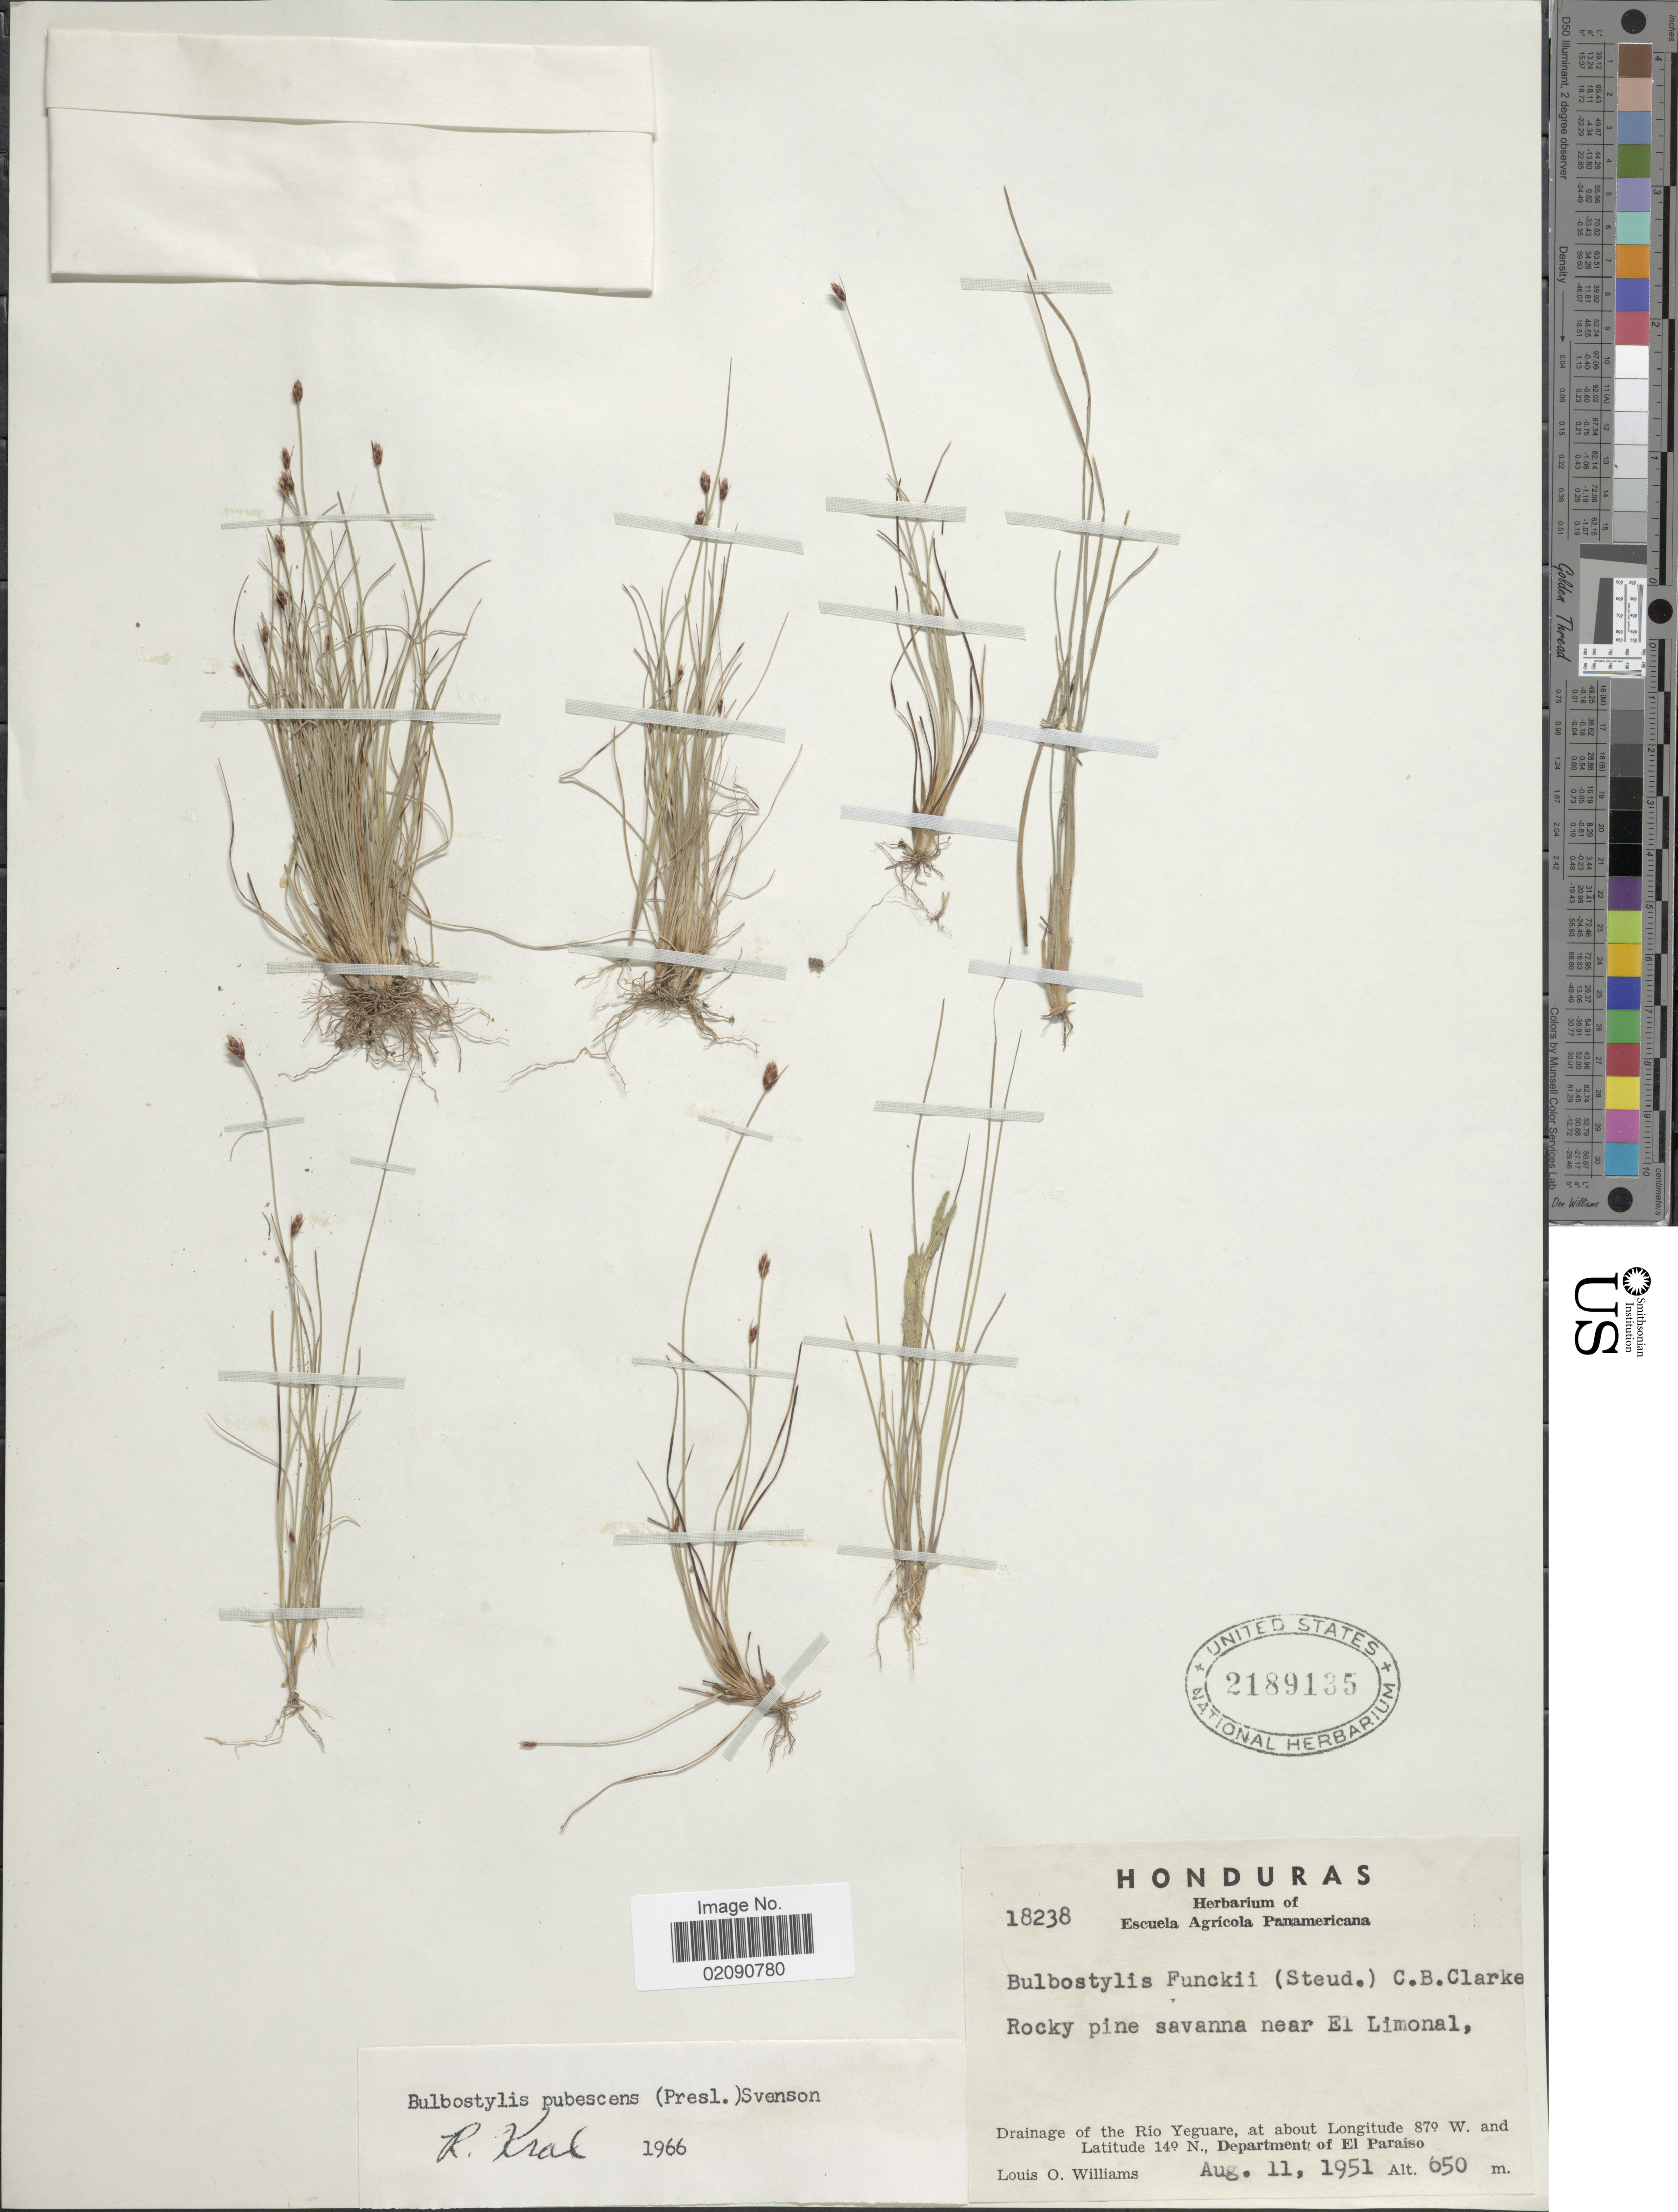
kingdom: Plantae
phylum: Tracheophyta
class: Liliopsida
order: Poales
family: Cyperaceae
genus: Bulbostylis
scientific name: Bulbostylis pubescens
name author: (J. Presl & C. Presl) Svenson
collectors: L. O. Williams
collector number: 18238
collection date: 1951-08-11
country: Honduras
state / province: El Paraíso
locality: Rocky pine savanna near El Limonal, Drainage of the Rio Yeguare, Department of El Paraiso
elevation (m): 650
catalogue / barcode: US 2189135